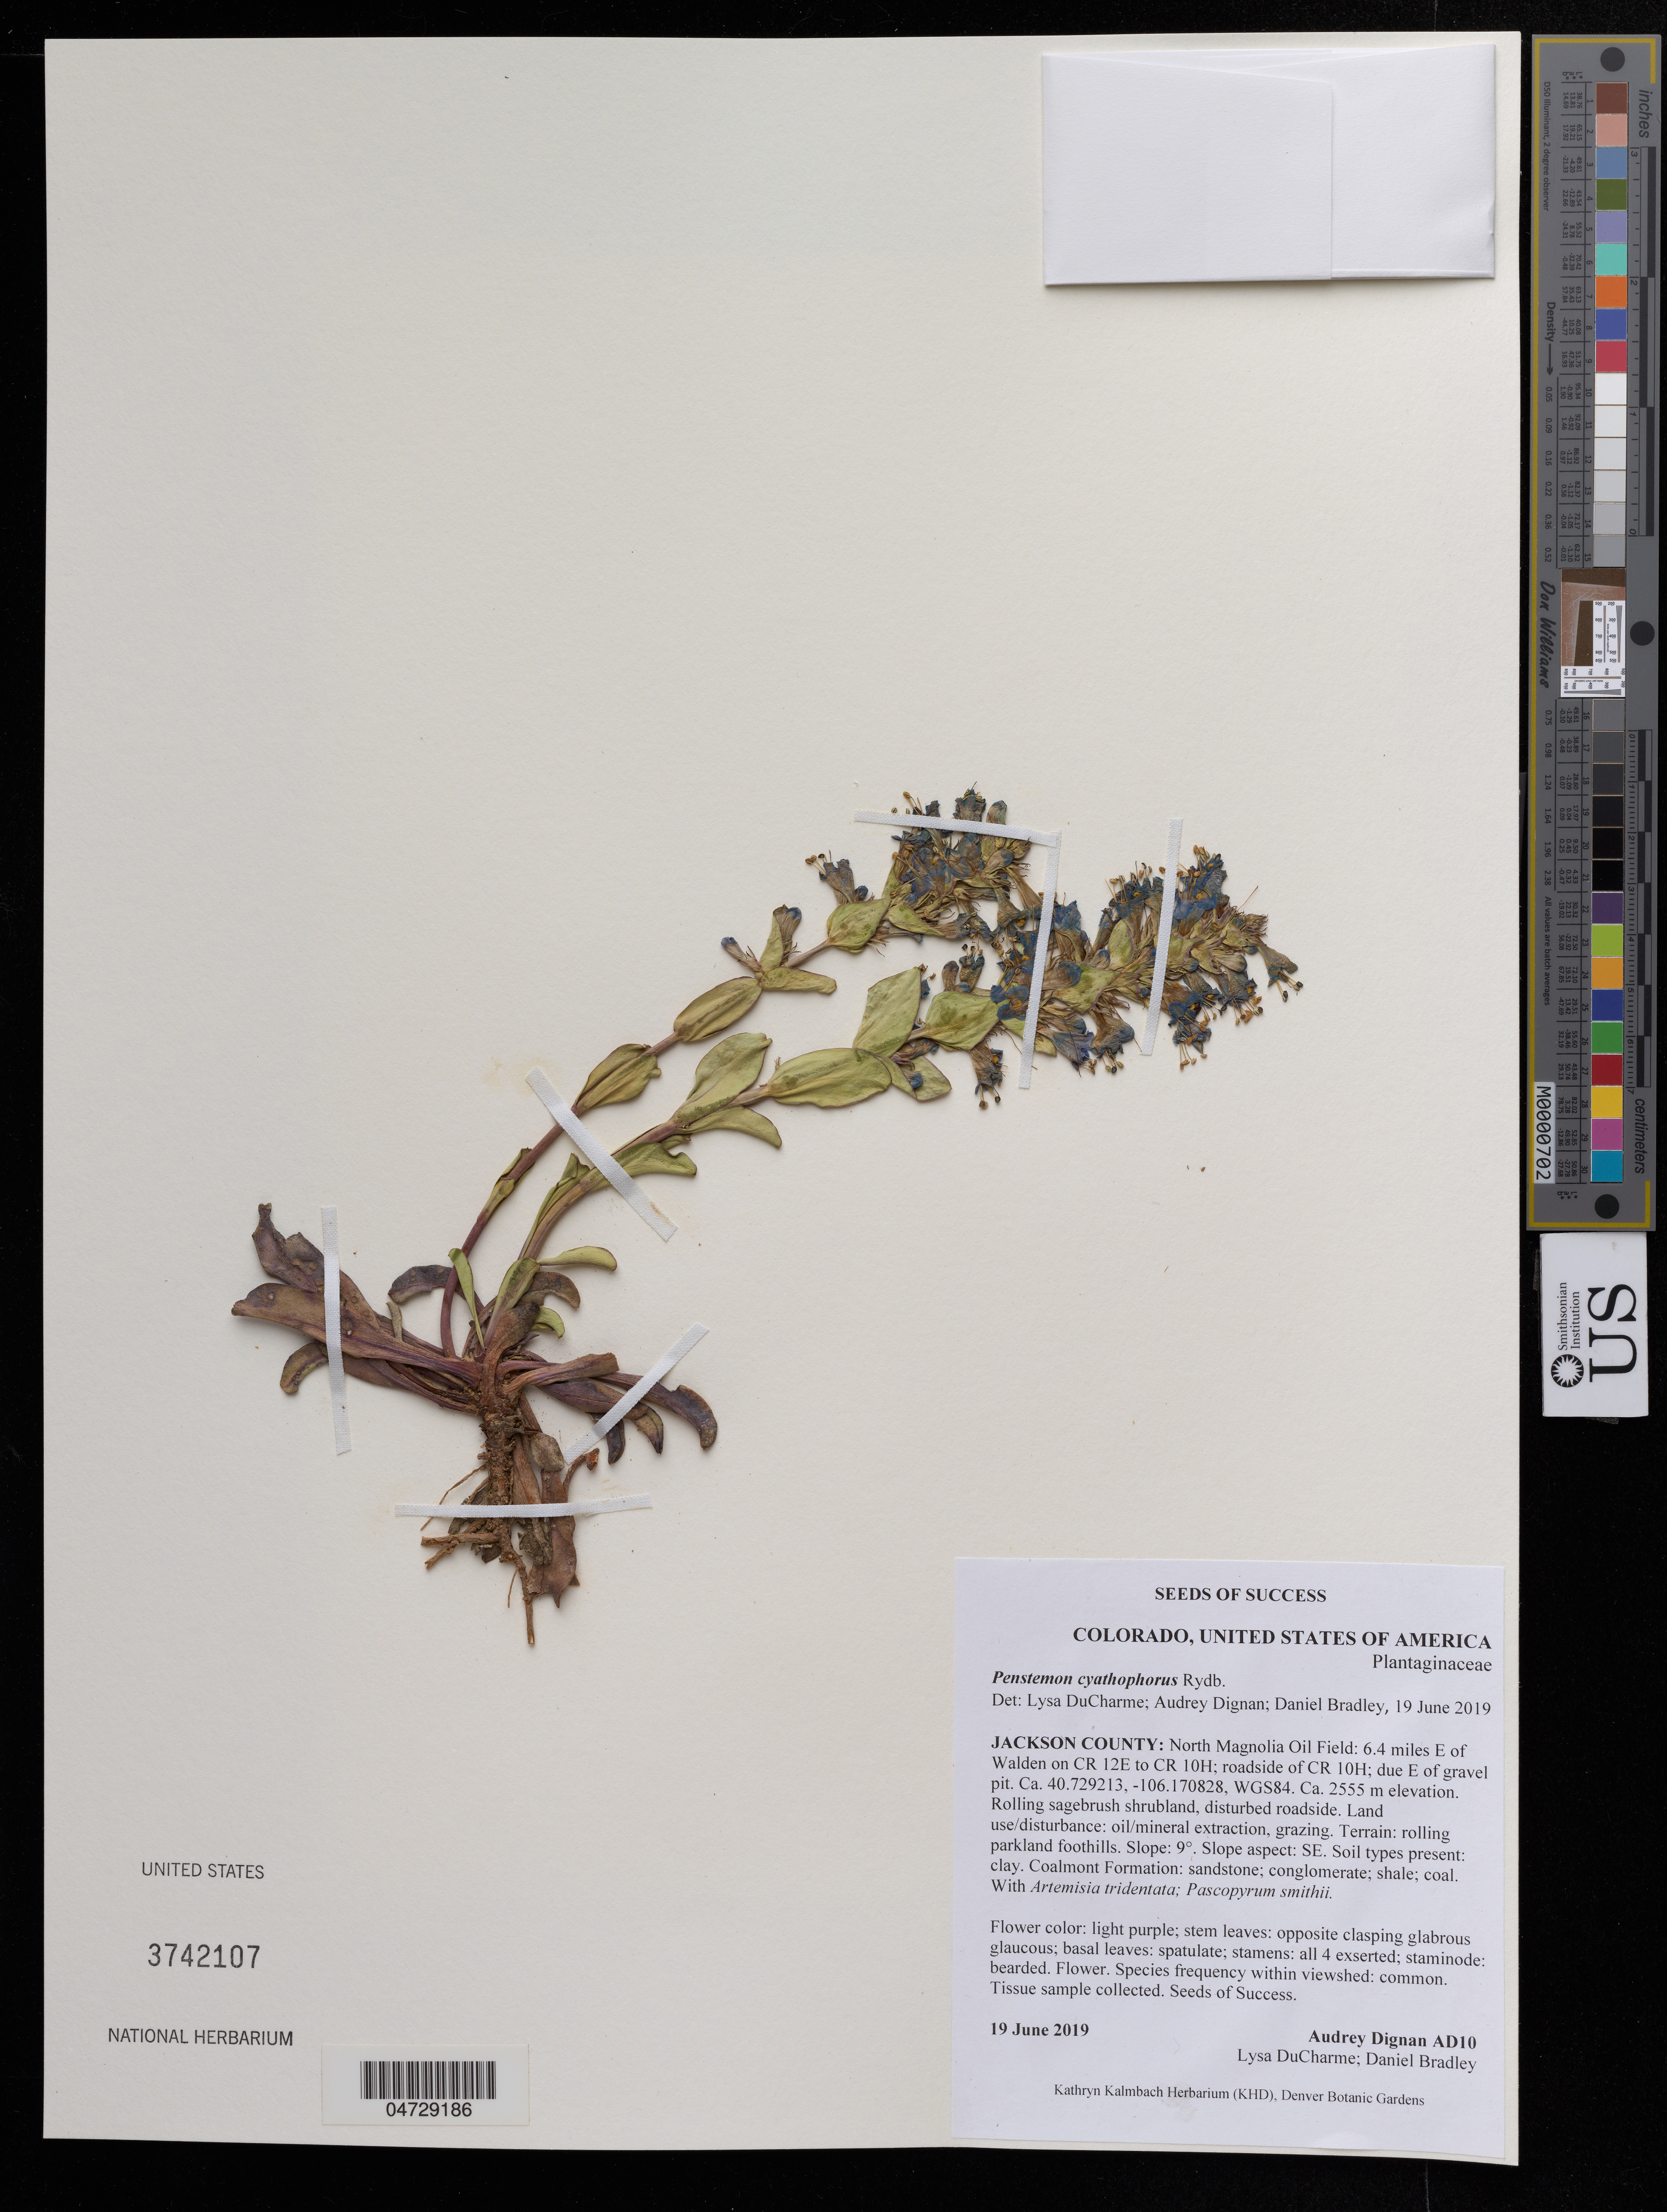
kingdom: Plantae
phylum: Tracheophyta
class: Magnoliopsida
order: Lamiales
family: Plantaginaceae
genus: Penstemon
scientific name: Penstemon cyathophorus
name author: Rydb.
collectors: A. Dignan, L. DuCharme & D. Bradley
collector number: AD10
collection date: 2019-06-19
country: United States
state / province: Colorado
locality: Jackson County: North Magnolia Oil Field: 6.4 miles E of Walden on CR 12E to CR 10H; roadside of CR 10H.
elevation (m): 2555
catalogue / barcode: US 3742107